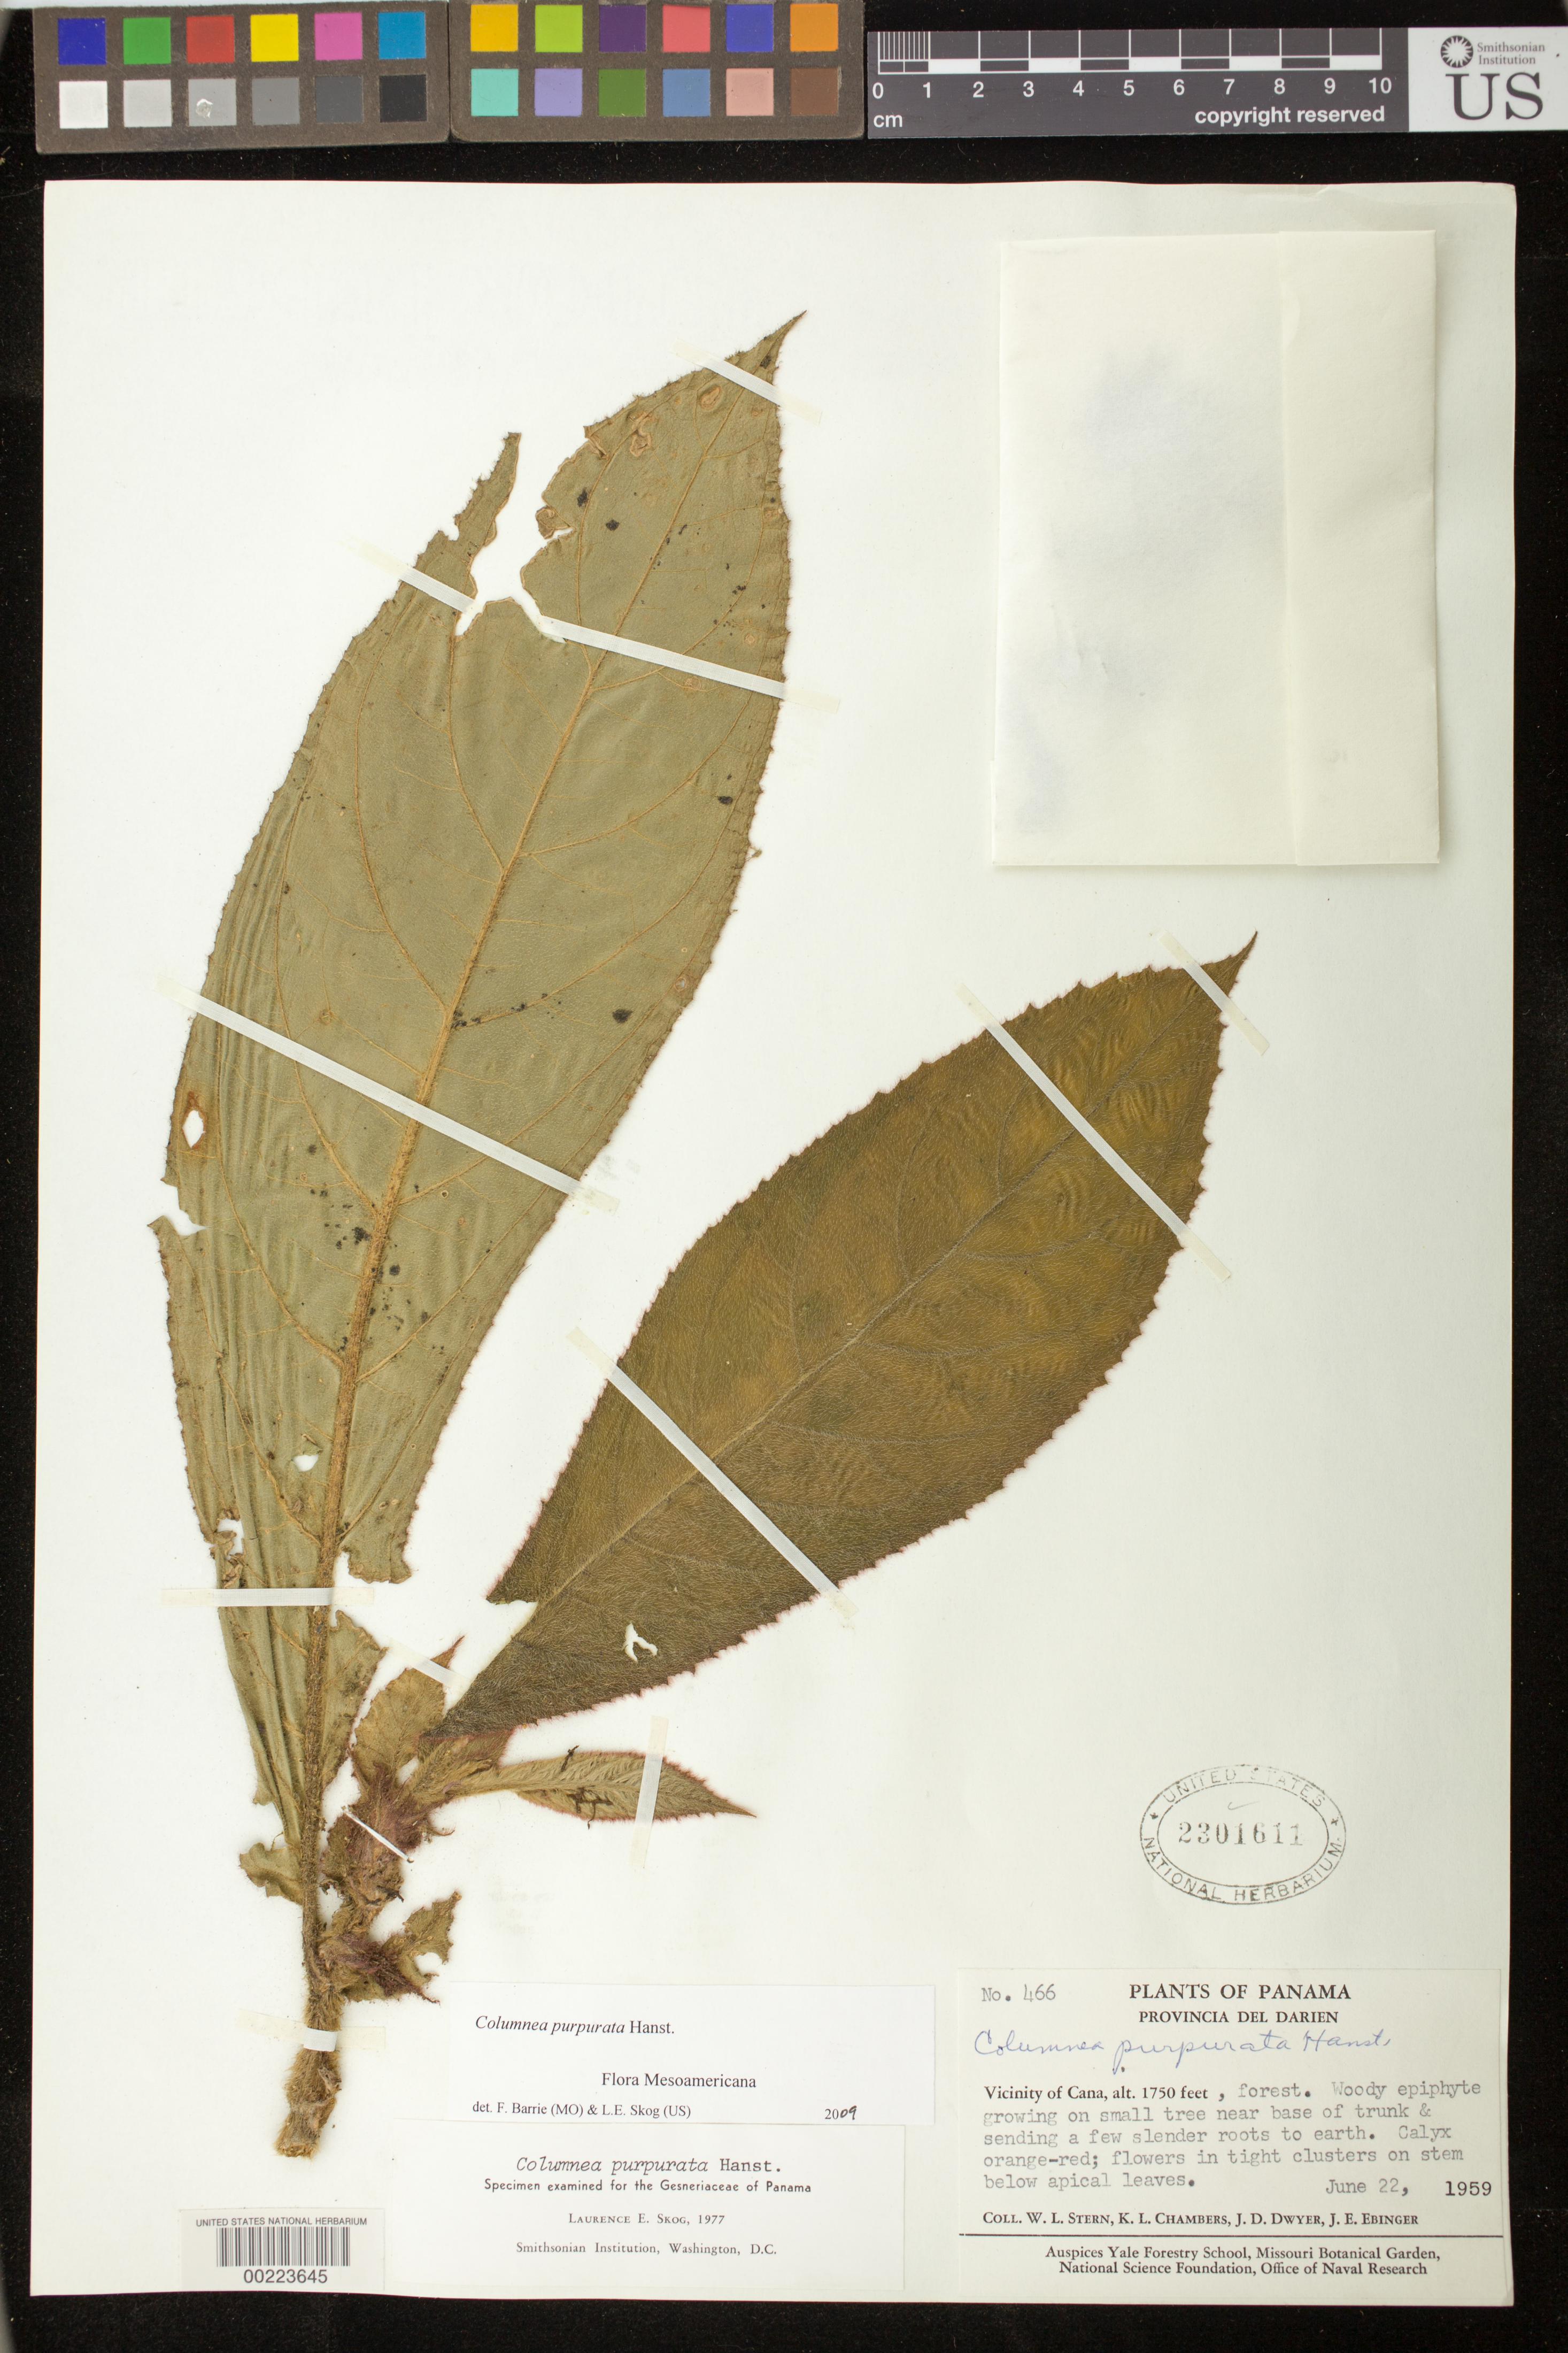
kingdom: Plantae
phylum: Tracheophyta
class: Magnoliopsida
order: Lamiales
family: Gesneriaceae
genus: Columnea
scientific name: Columnea purpurata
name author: Hanst.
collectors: W. L. Stern, K. L. Chambers, J. D. Dwyer & J. Ebinger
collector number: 466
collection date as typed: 22 Jun 1959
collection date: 1959-06-22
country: Panama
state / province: Darién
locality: Vicinity of Cana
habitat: Forest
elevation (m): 533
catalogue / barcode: US 2301611